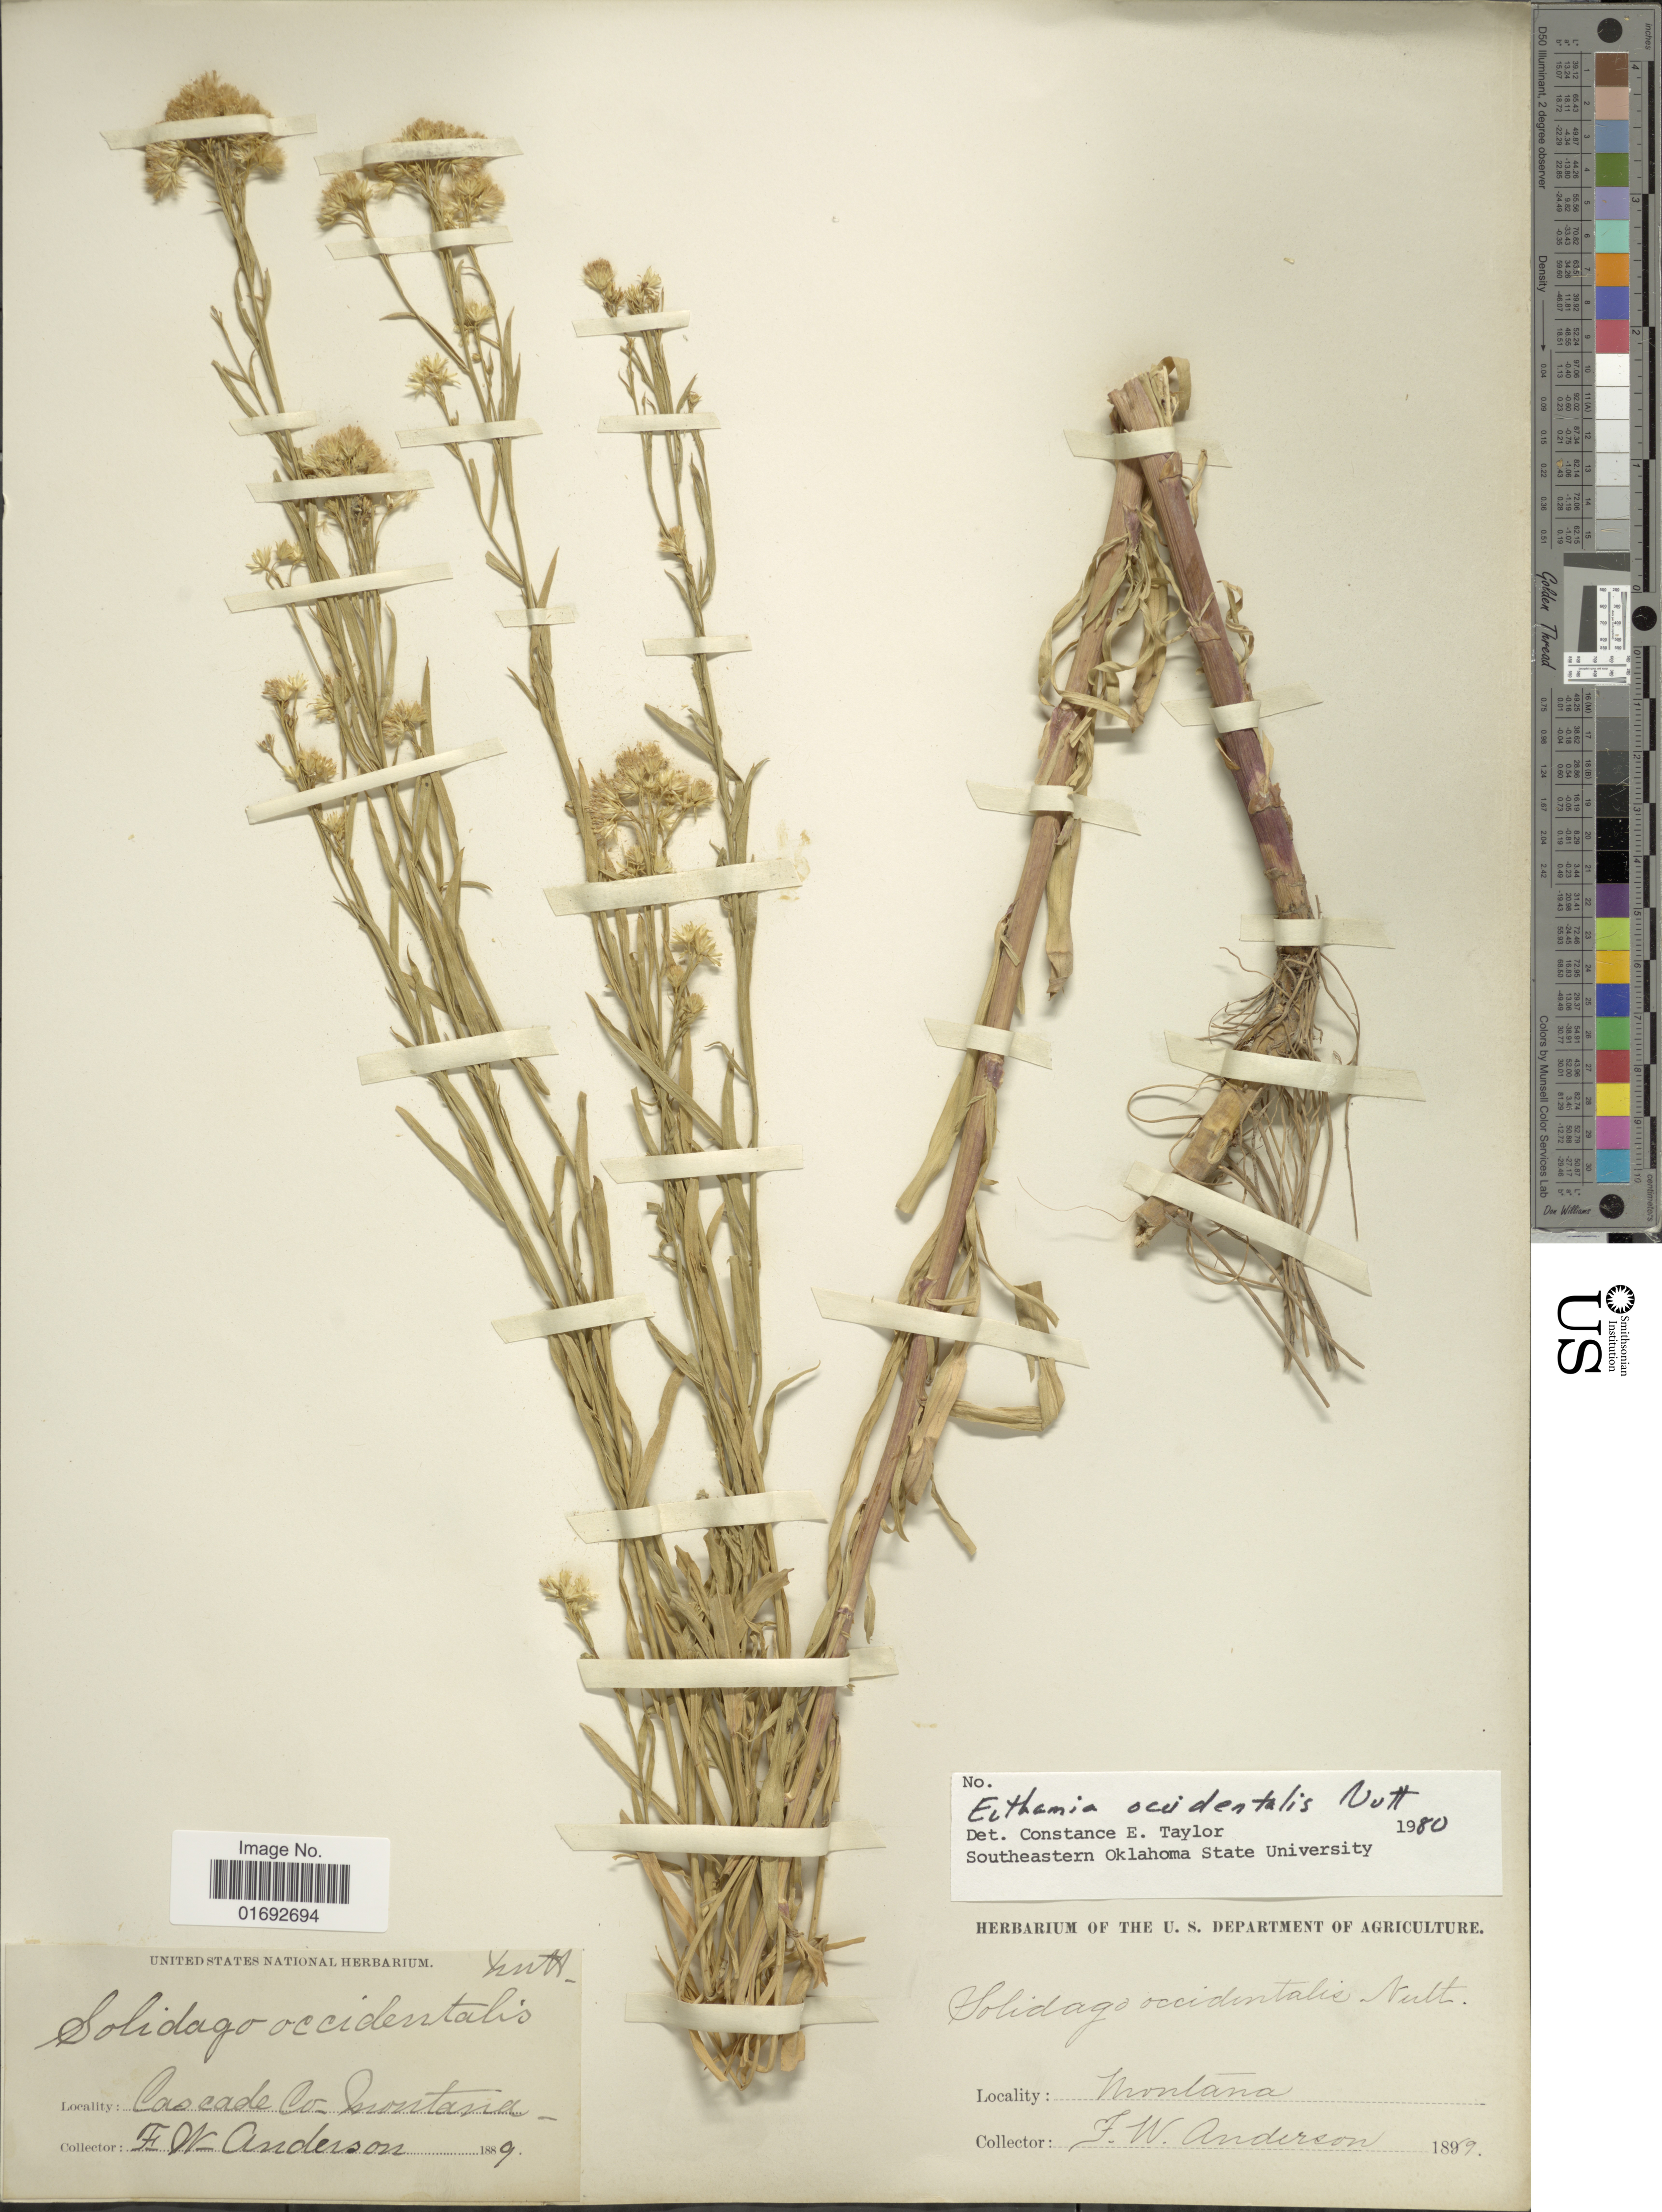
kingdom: Plantae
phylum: Tracheophyta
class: Magnoliopsida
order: Asterales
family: Asteraceae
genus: Euthamia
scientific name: Euthamia occidentalis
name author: Nutt.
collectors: F. W. Anderson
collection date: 1889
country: United States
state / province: Montana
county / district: Cascade